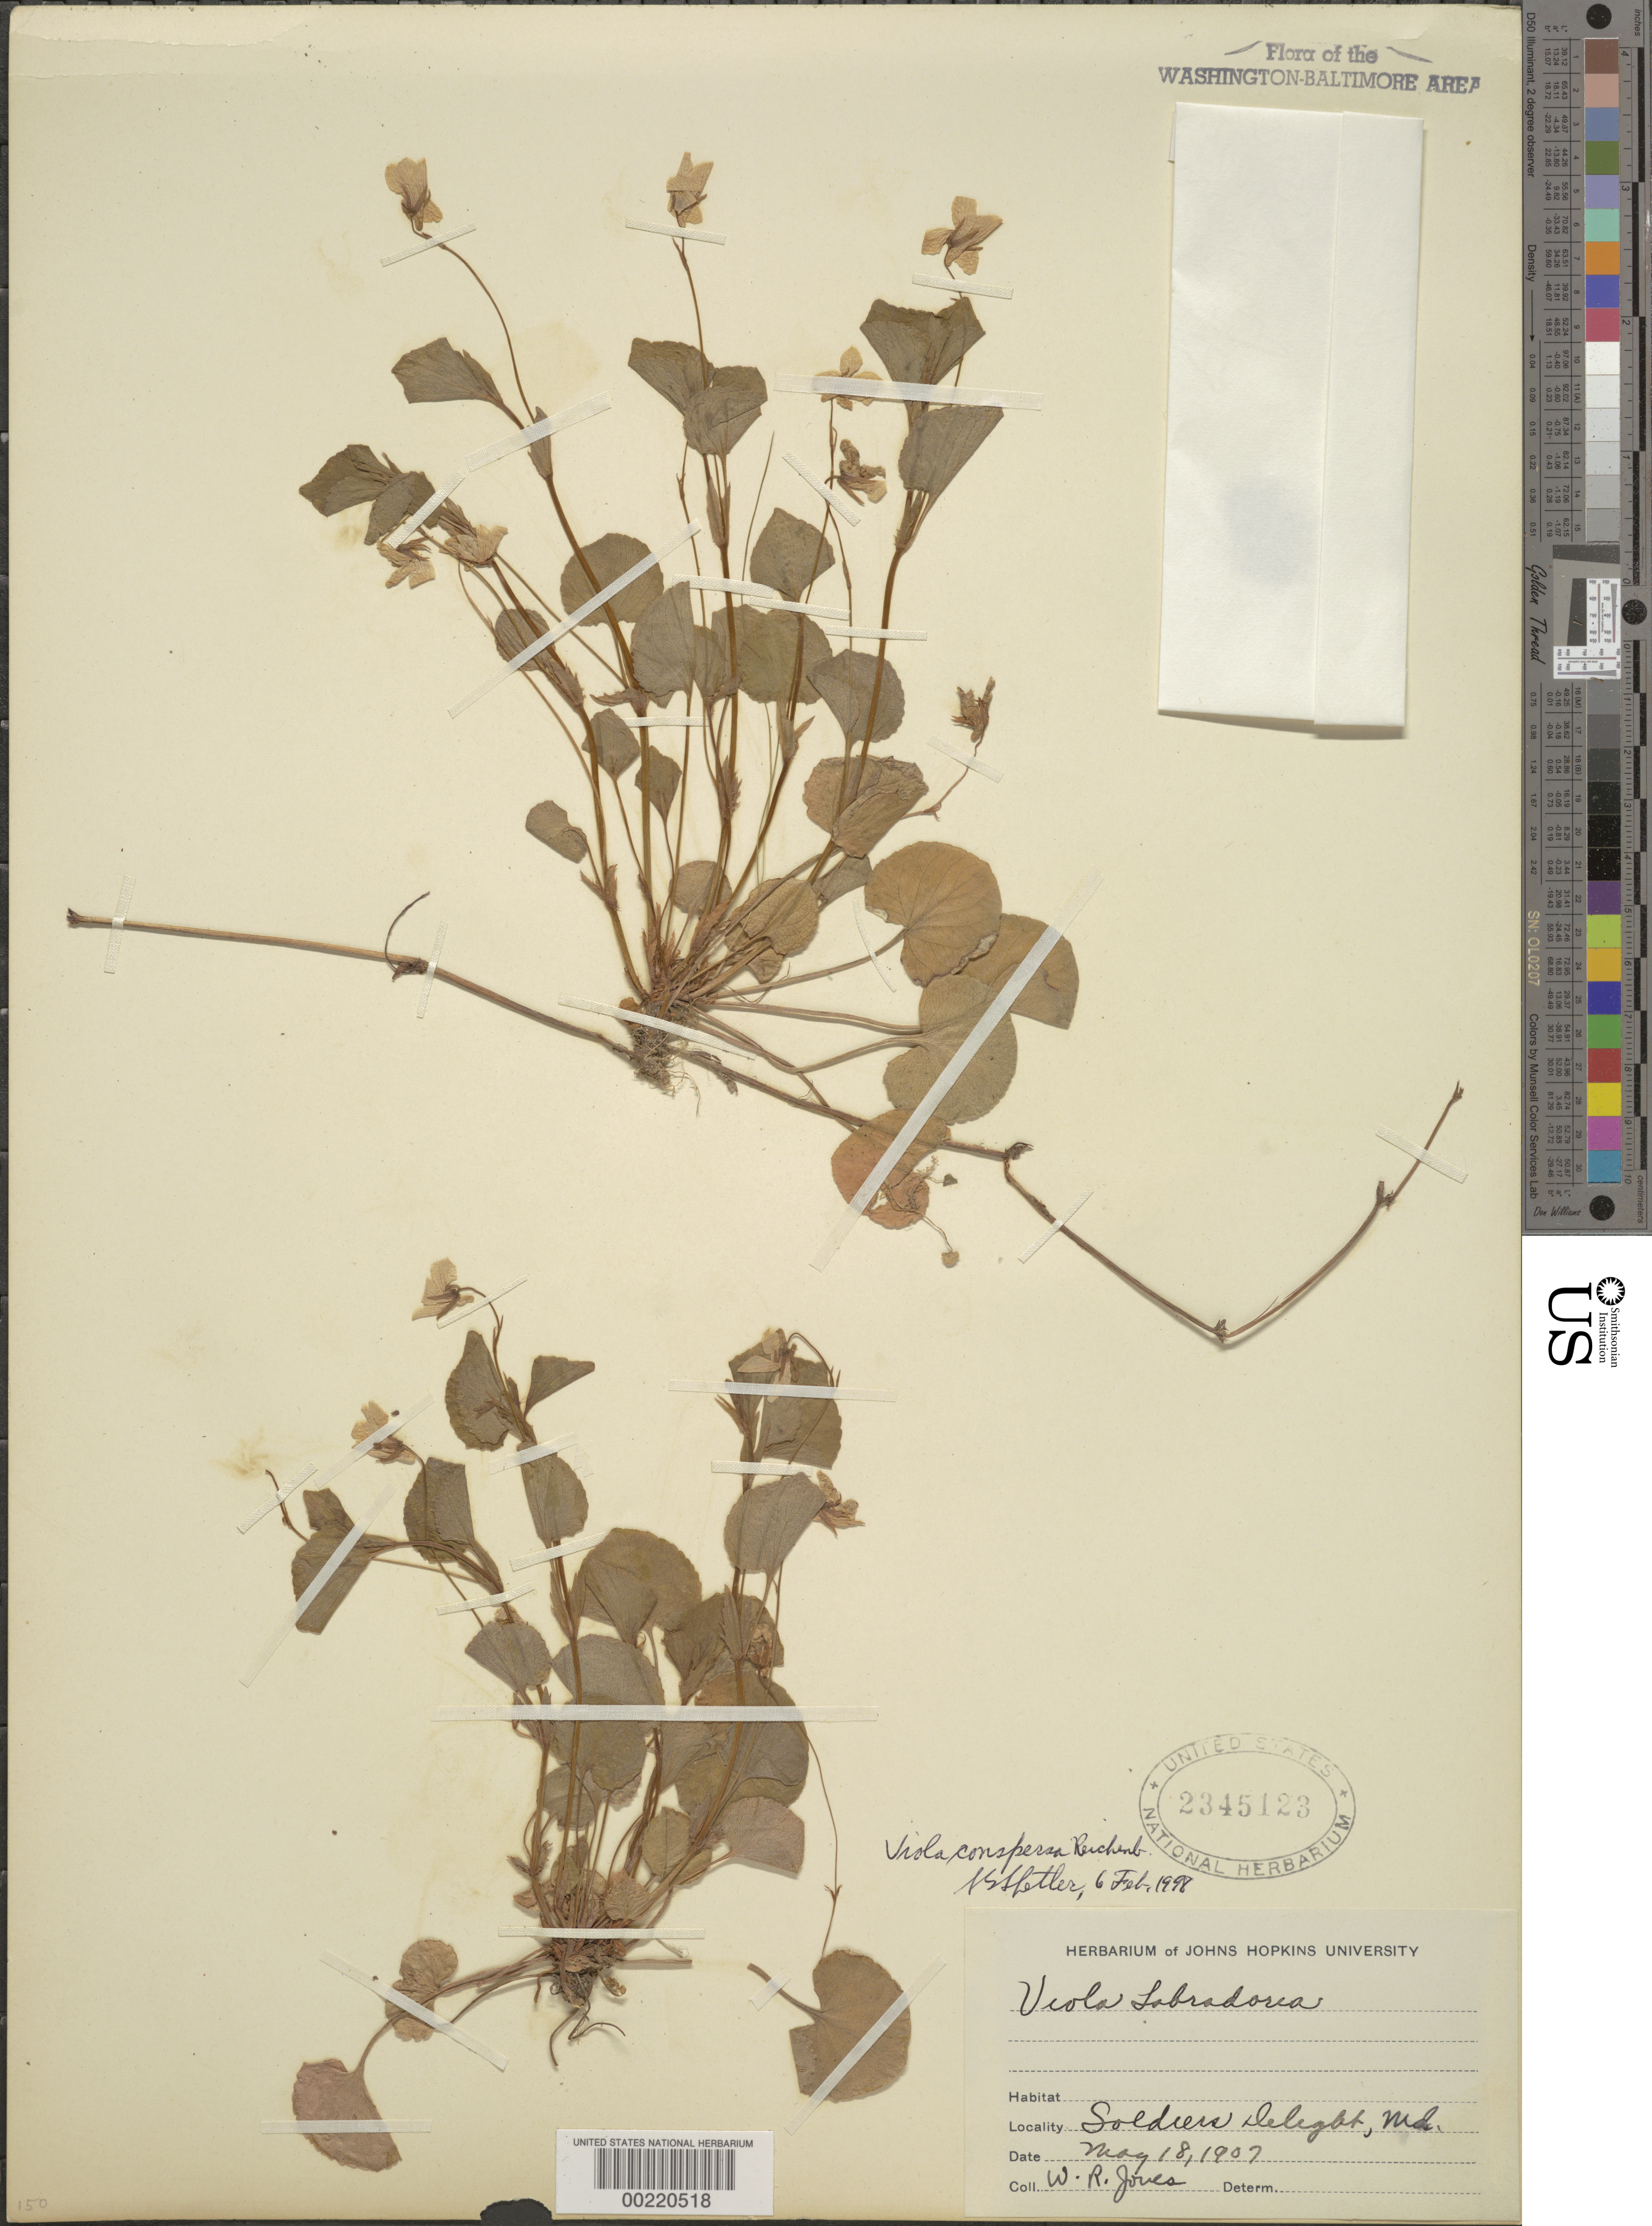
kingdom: Plantae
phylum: Tracheophyta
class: Magnoliopsida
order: Malpighiales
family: Violaceae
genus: Viola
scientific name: Viola labradorica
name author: Schrank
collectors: W. R. Jones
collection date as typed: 18 May 1907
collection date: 1907-05-18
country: United States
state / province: Maryland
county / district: Baltimore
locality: Soldiers Delight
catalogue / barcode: US 2345123